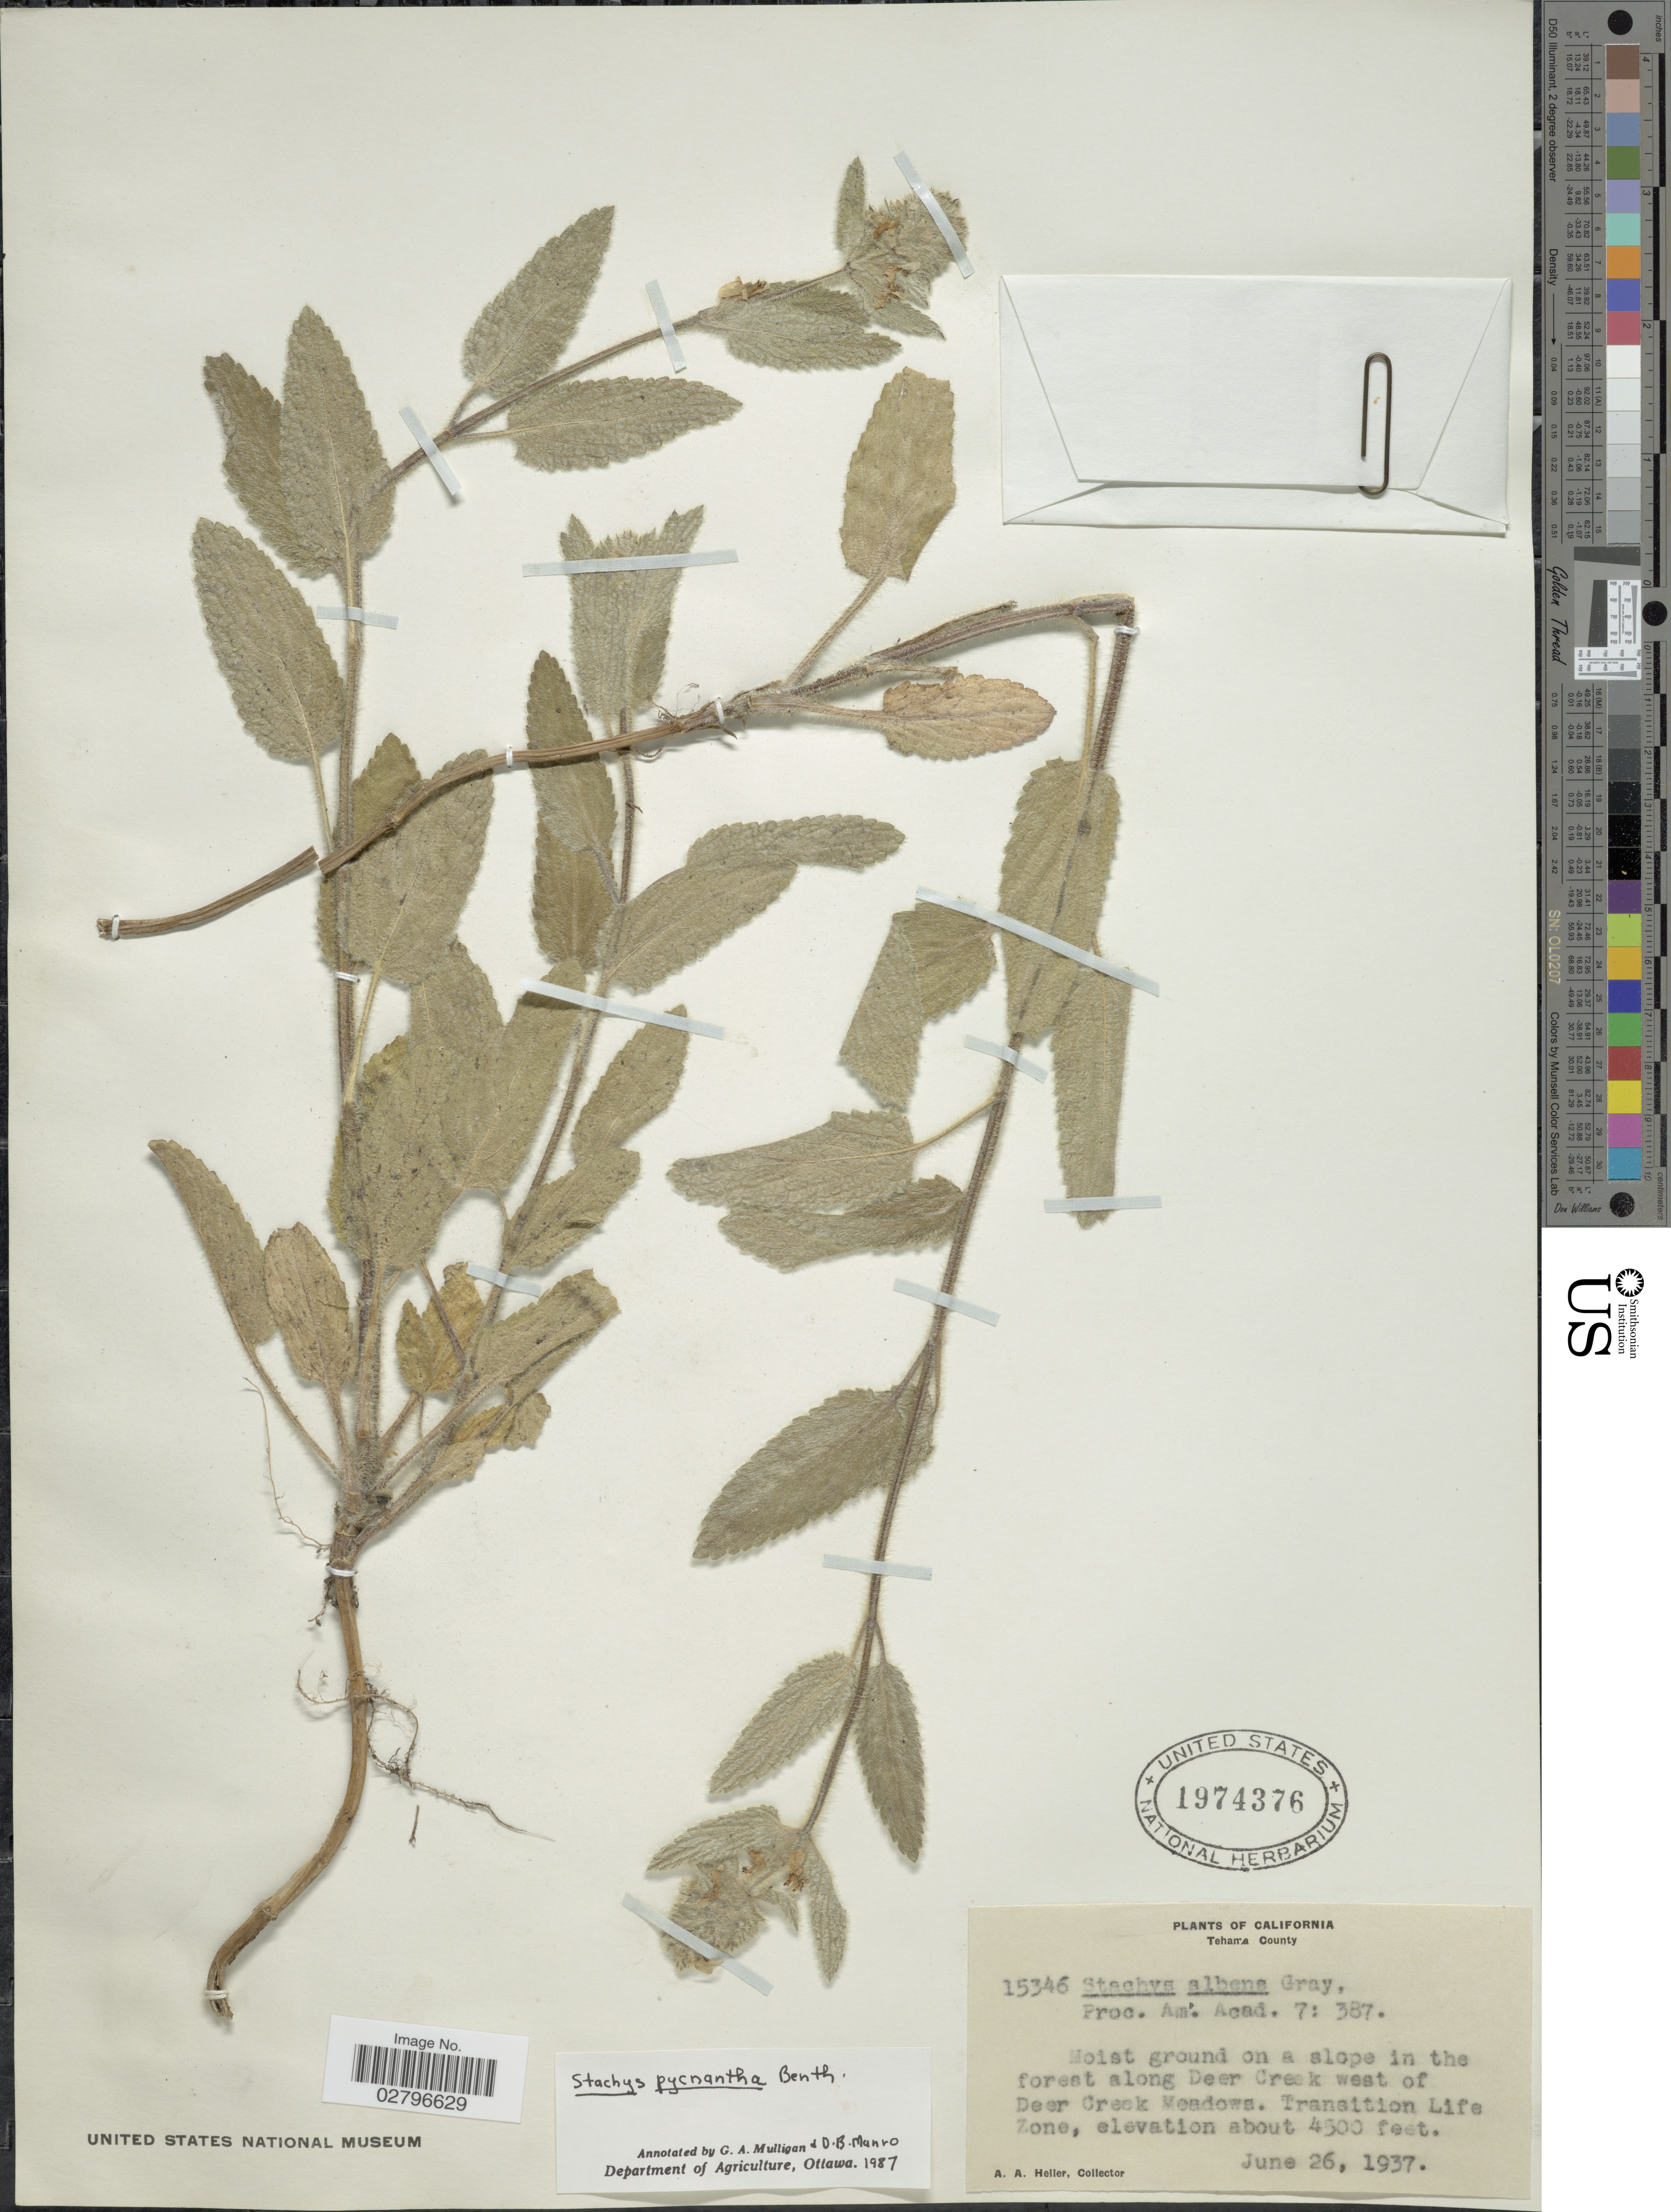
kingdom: Plantae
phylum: Tracheophyta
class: Magnoliopsida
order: Lamiales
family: Lamiaceae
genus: Stachys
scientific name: Stachys pycnantha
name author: Benth.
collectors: A. A. Heller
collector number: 15346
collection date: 1937-06-26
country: United States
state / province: California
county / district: Tehama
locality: Tehama County. Moist ground on a slope in the forest along Deer Creek west of Deer Creek Meadows. Transition Life Zone.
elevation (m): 1372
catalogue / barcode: US 1974376